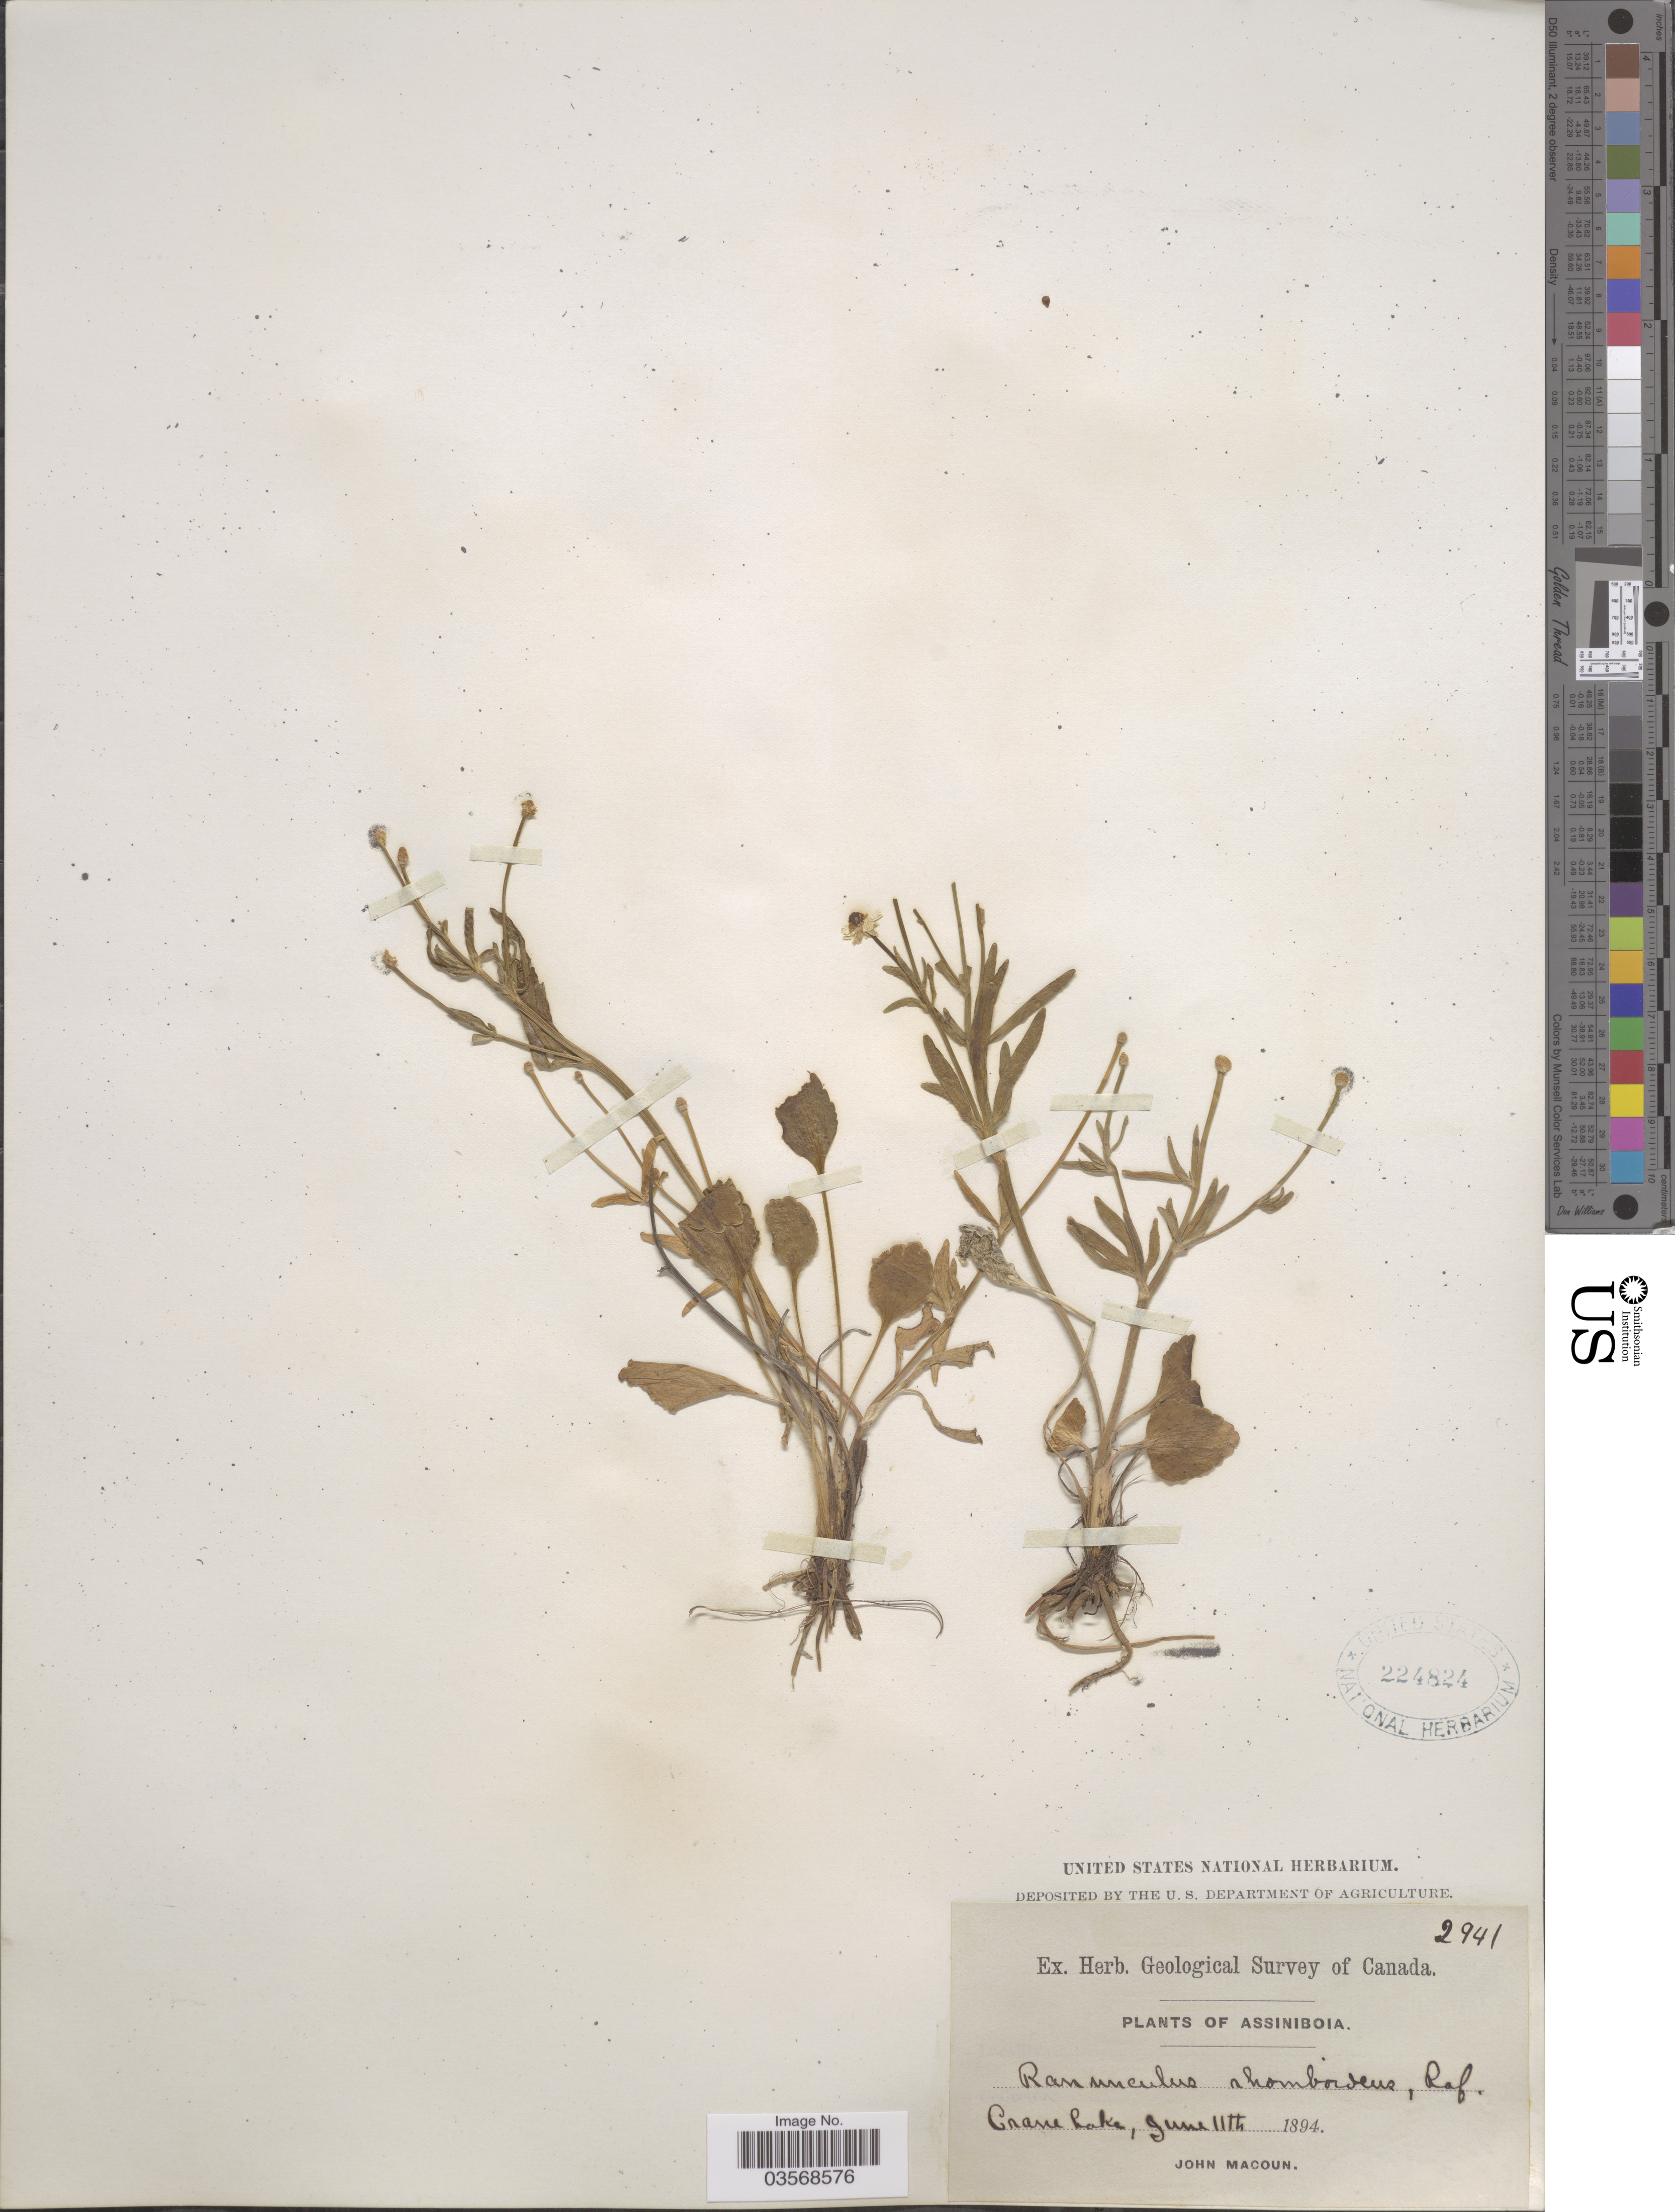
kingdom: Plantae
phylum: Tracheophyta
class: Magnoliopsida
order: Ranunculales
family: Ranunculaceae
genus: Ranunculus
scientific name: Ranunculus ovalis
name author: Raf.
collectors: J. Macoun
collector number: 2941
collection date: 1894-06-11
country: Canada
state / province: Saskatchewan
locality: Assiniboia. Crane Lake.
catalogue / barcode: US 224824